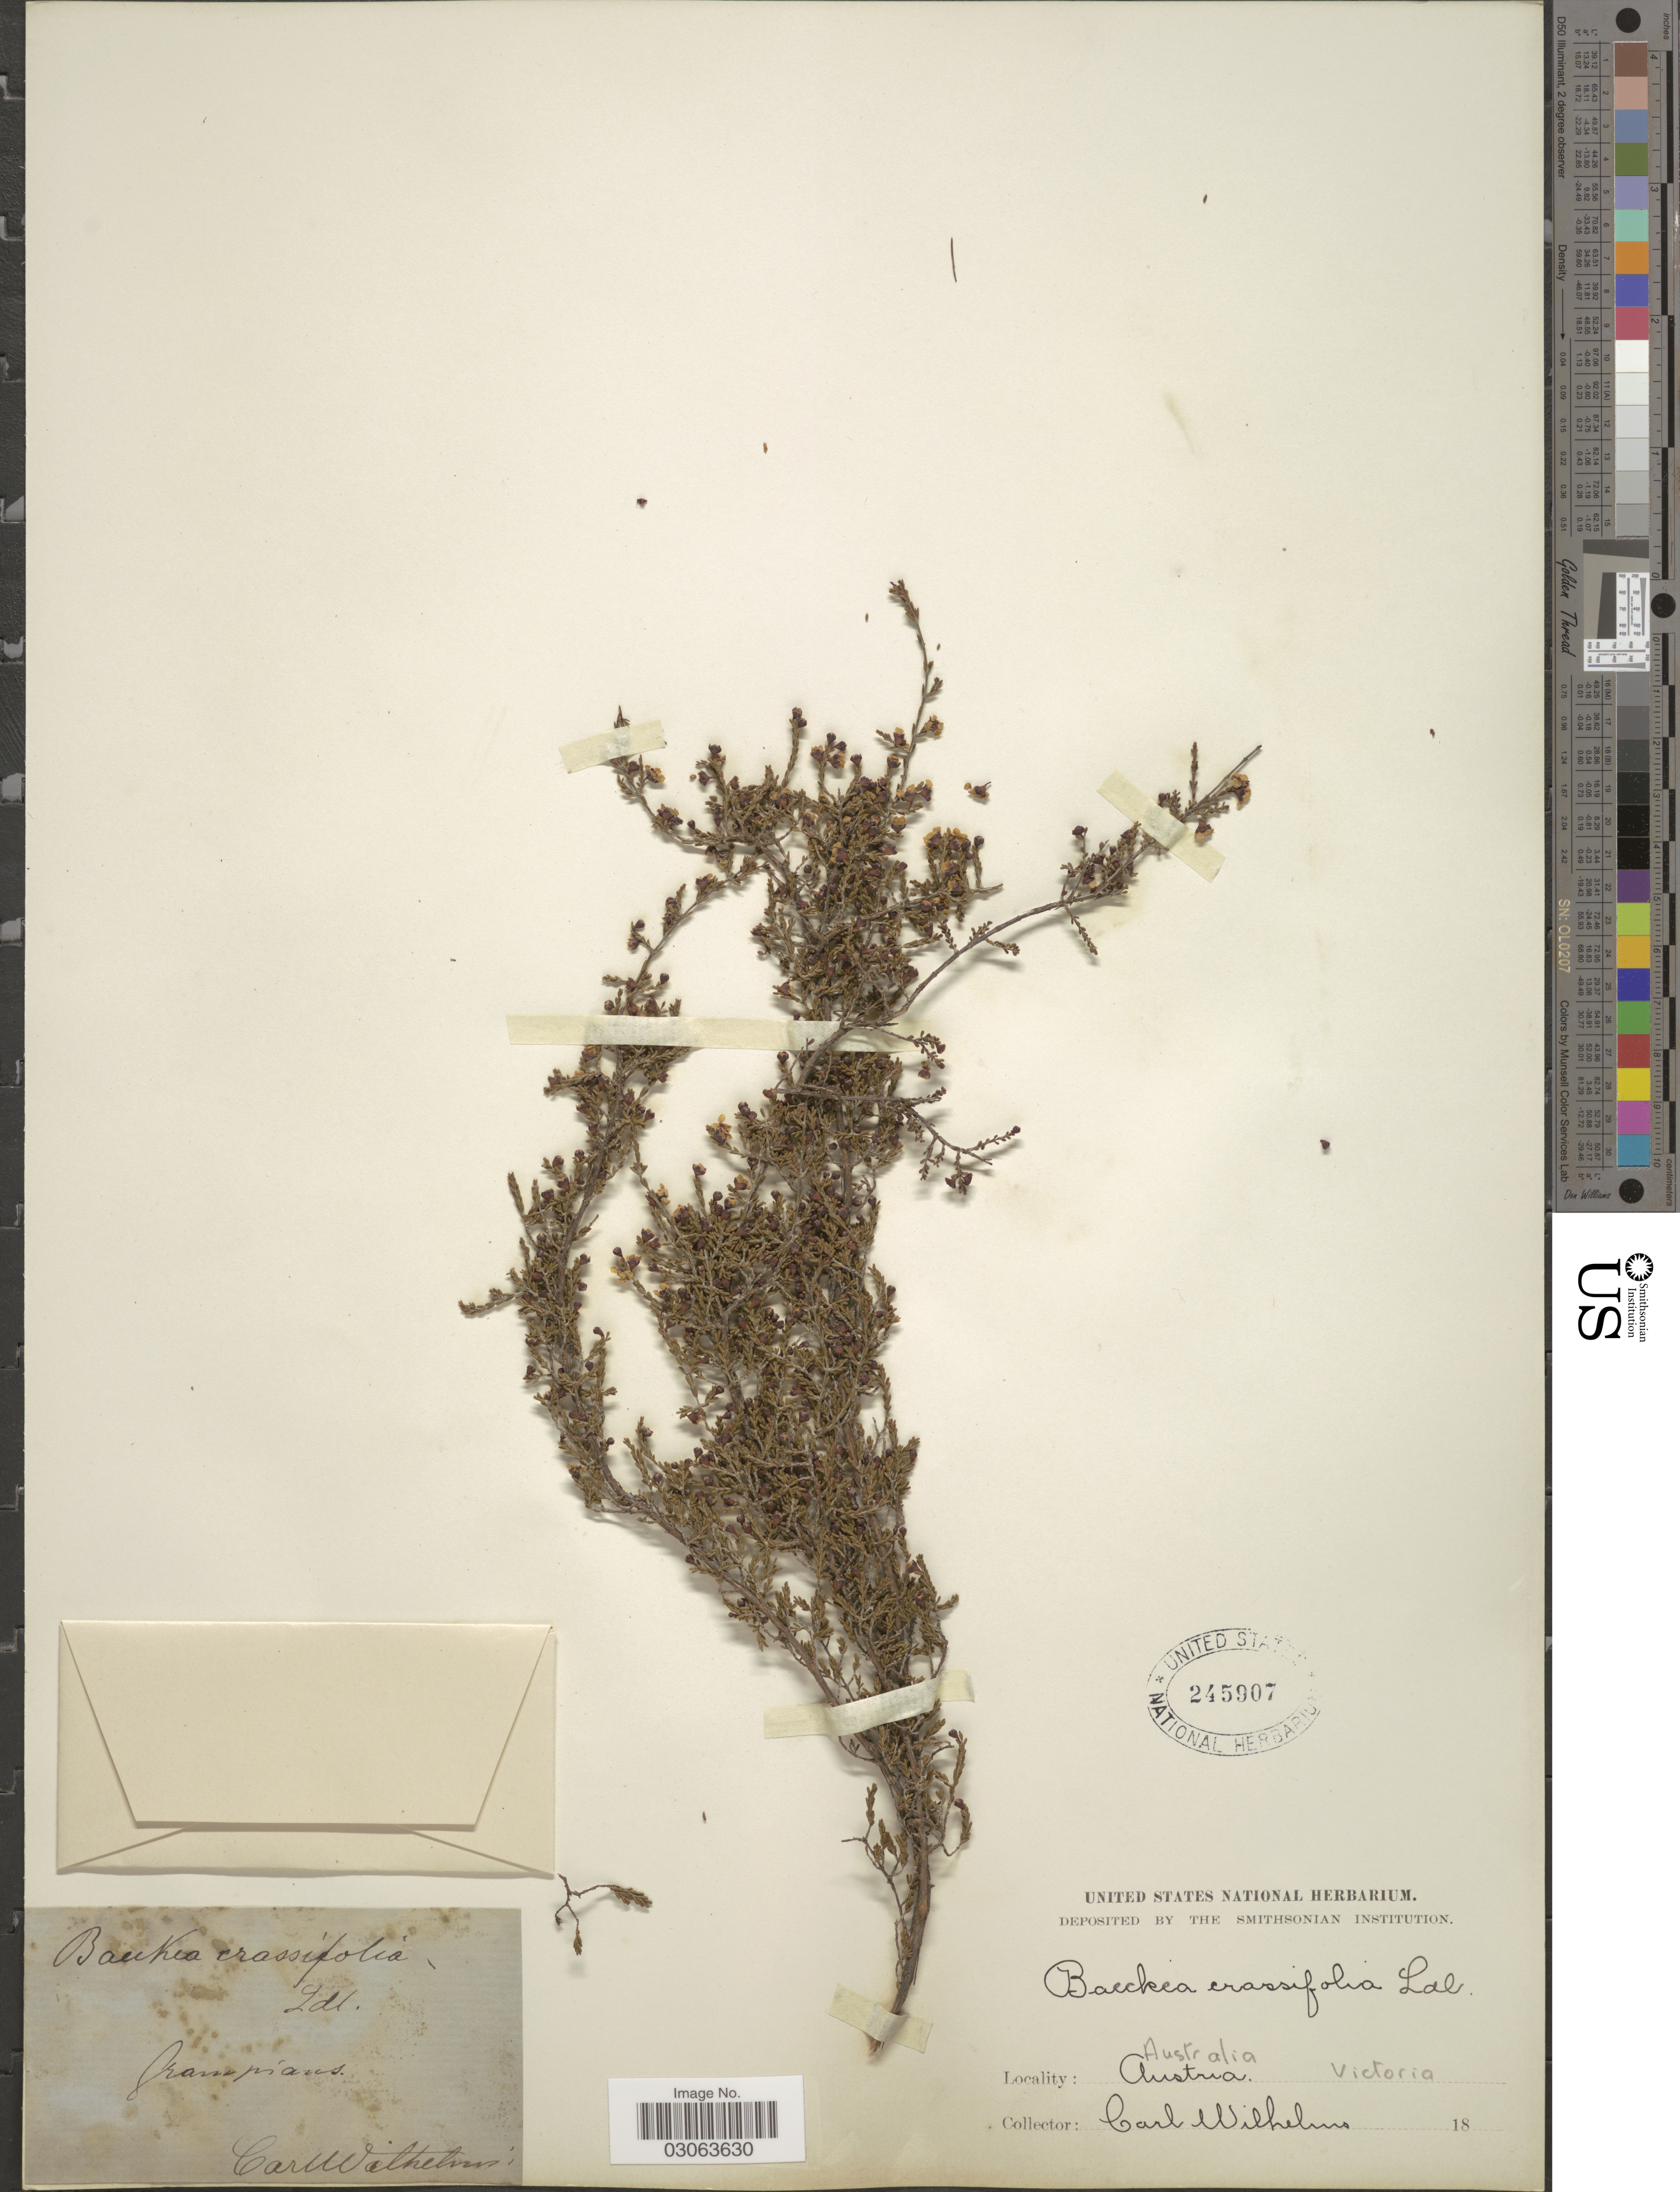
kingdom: Plantae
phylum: Tracheophyta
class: Magnoliopsida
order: Myrtales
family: Myrtaceae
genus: Rinzia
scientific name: Rinzia orientalis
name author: Rye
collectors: C. Wilhelmi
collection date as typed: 18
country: Australia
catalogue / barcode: US 245907